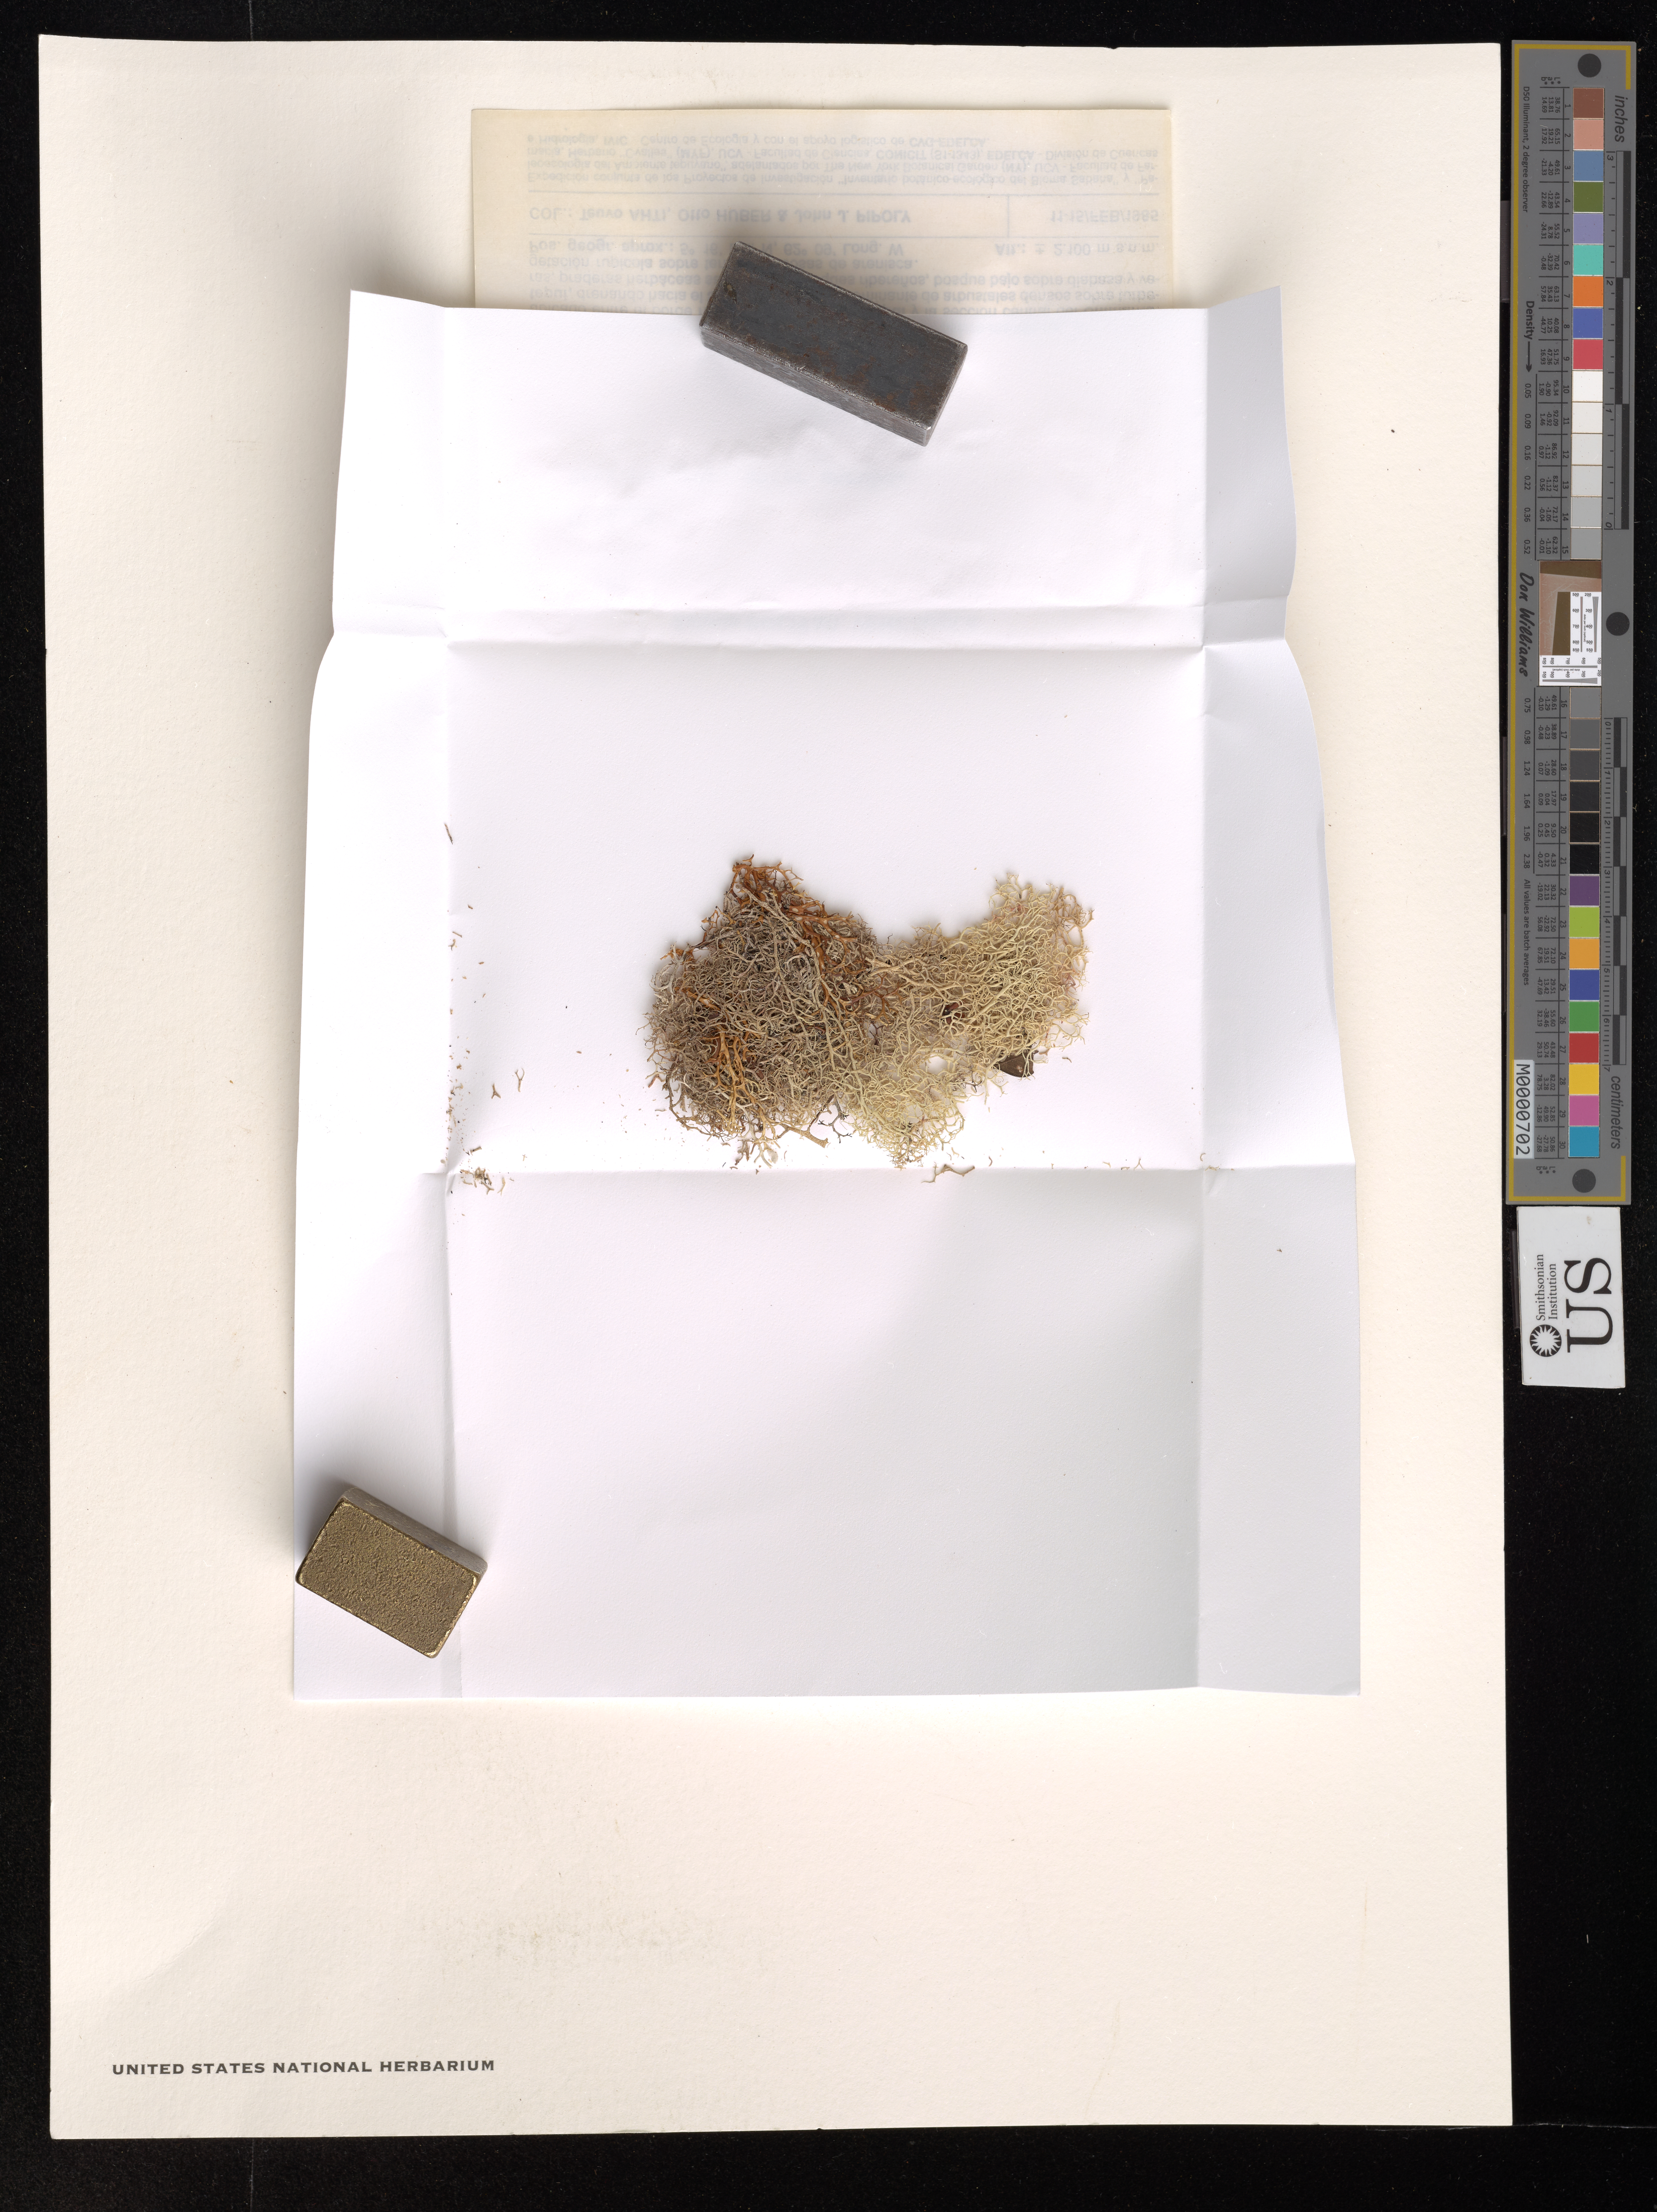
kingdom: Fungi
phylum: Ascomycota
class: Lecanoromycetes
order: Lecanorales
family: Cladoniaceae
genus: Cladina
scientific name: Cladina sp.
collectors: T. T. Ahti, O. Huber & J. J. Pipoly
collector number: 45187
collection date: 1985-02-11/1985-02-15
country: Venezuela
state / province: Bolivar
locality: Distr. piar: Macizo del Chimantá, sector centro-meridional. Amplio valle ubicado entre el borde nor-oriental del Torono-tepui y la sección central del Chimantá-tepui.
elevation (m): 2100